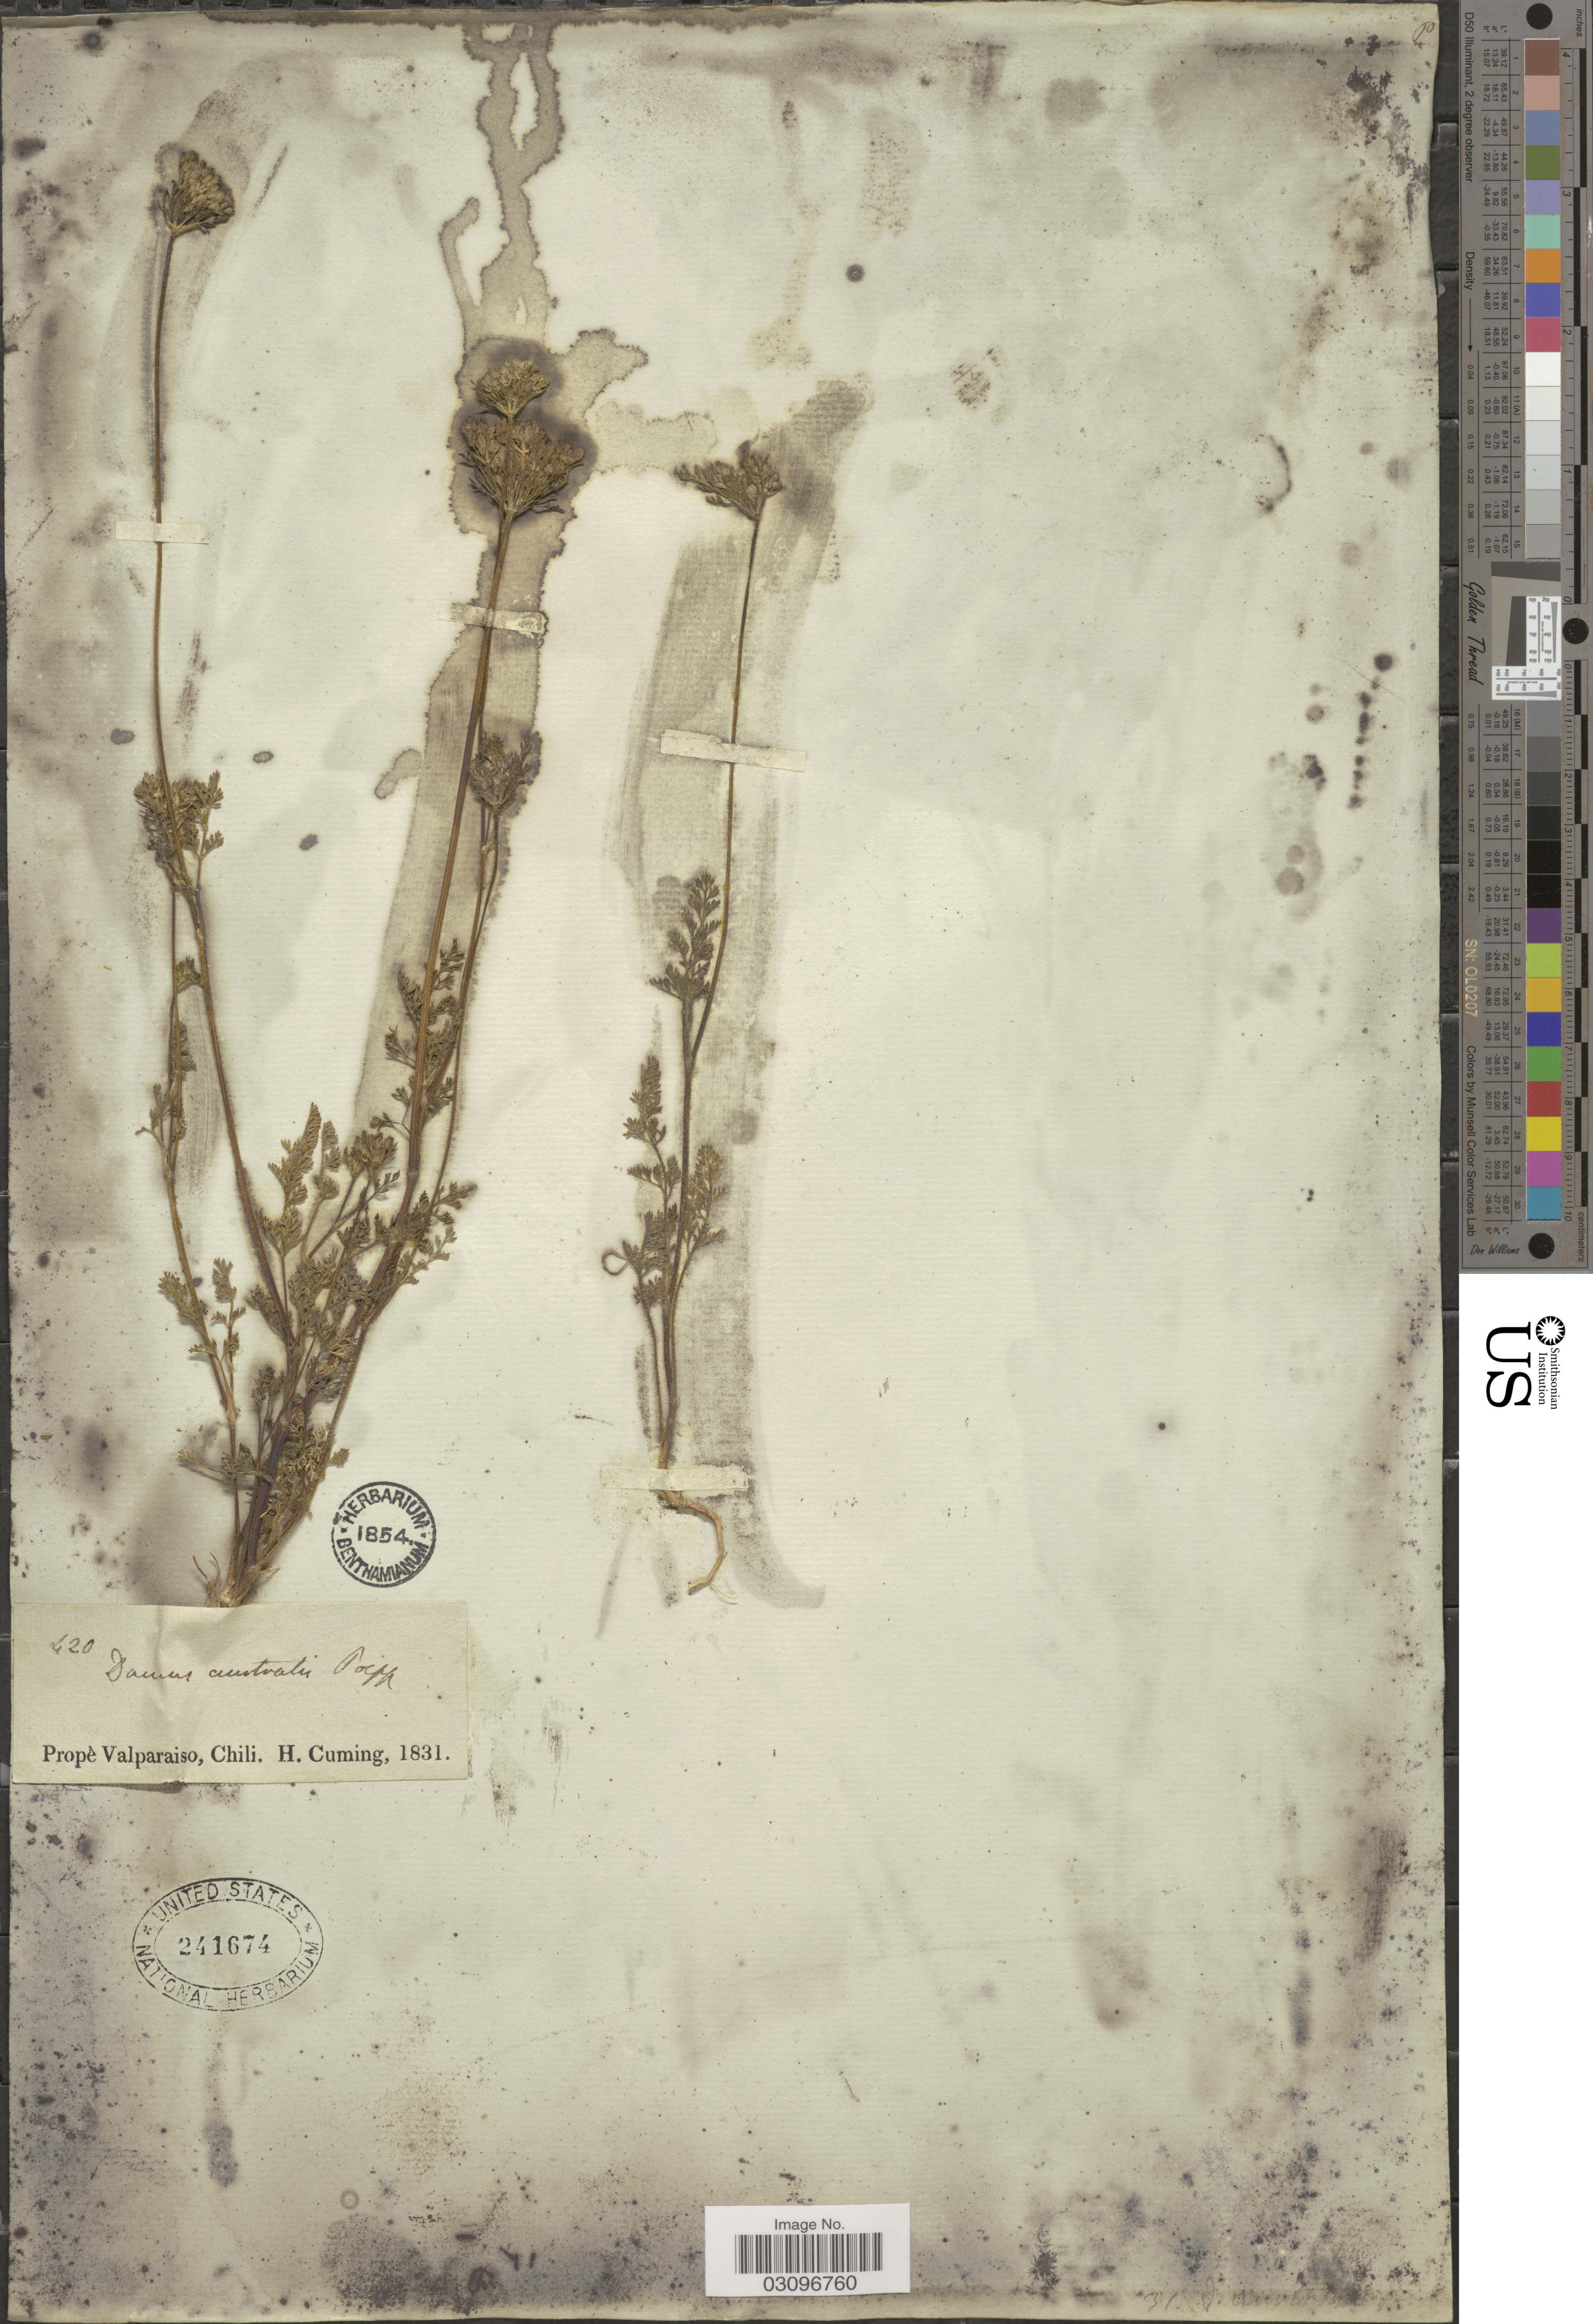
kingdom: Plantae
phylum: Tracheophyta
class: Magnoliopsida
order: Apiales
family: Apiaceae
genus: Daucus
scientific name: Daucus montanus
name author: Humb. & Bonpl. ex Spreng.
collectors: H. Cuming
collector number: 420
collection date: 1831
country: Chile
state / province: Valparaíso (V)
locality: Propê Valparaiso.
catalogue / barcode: US 241674